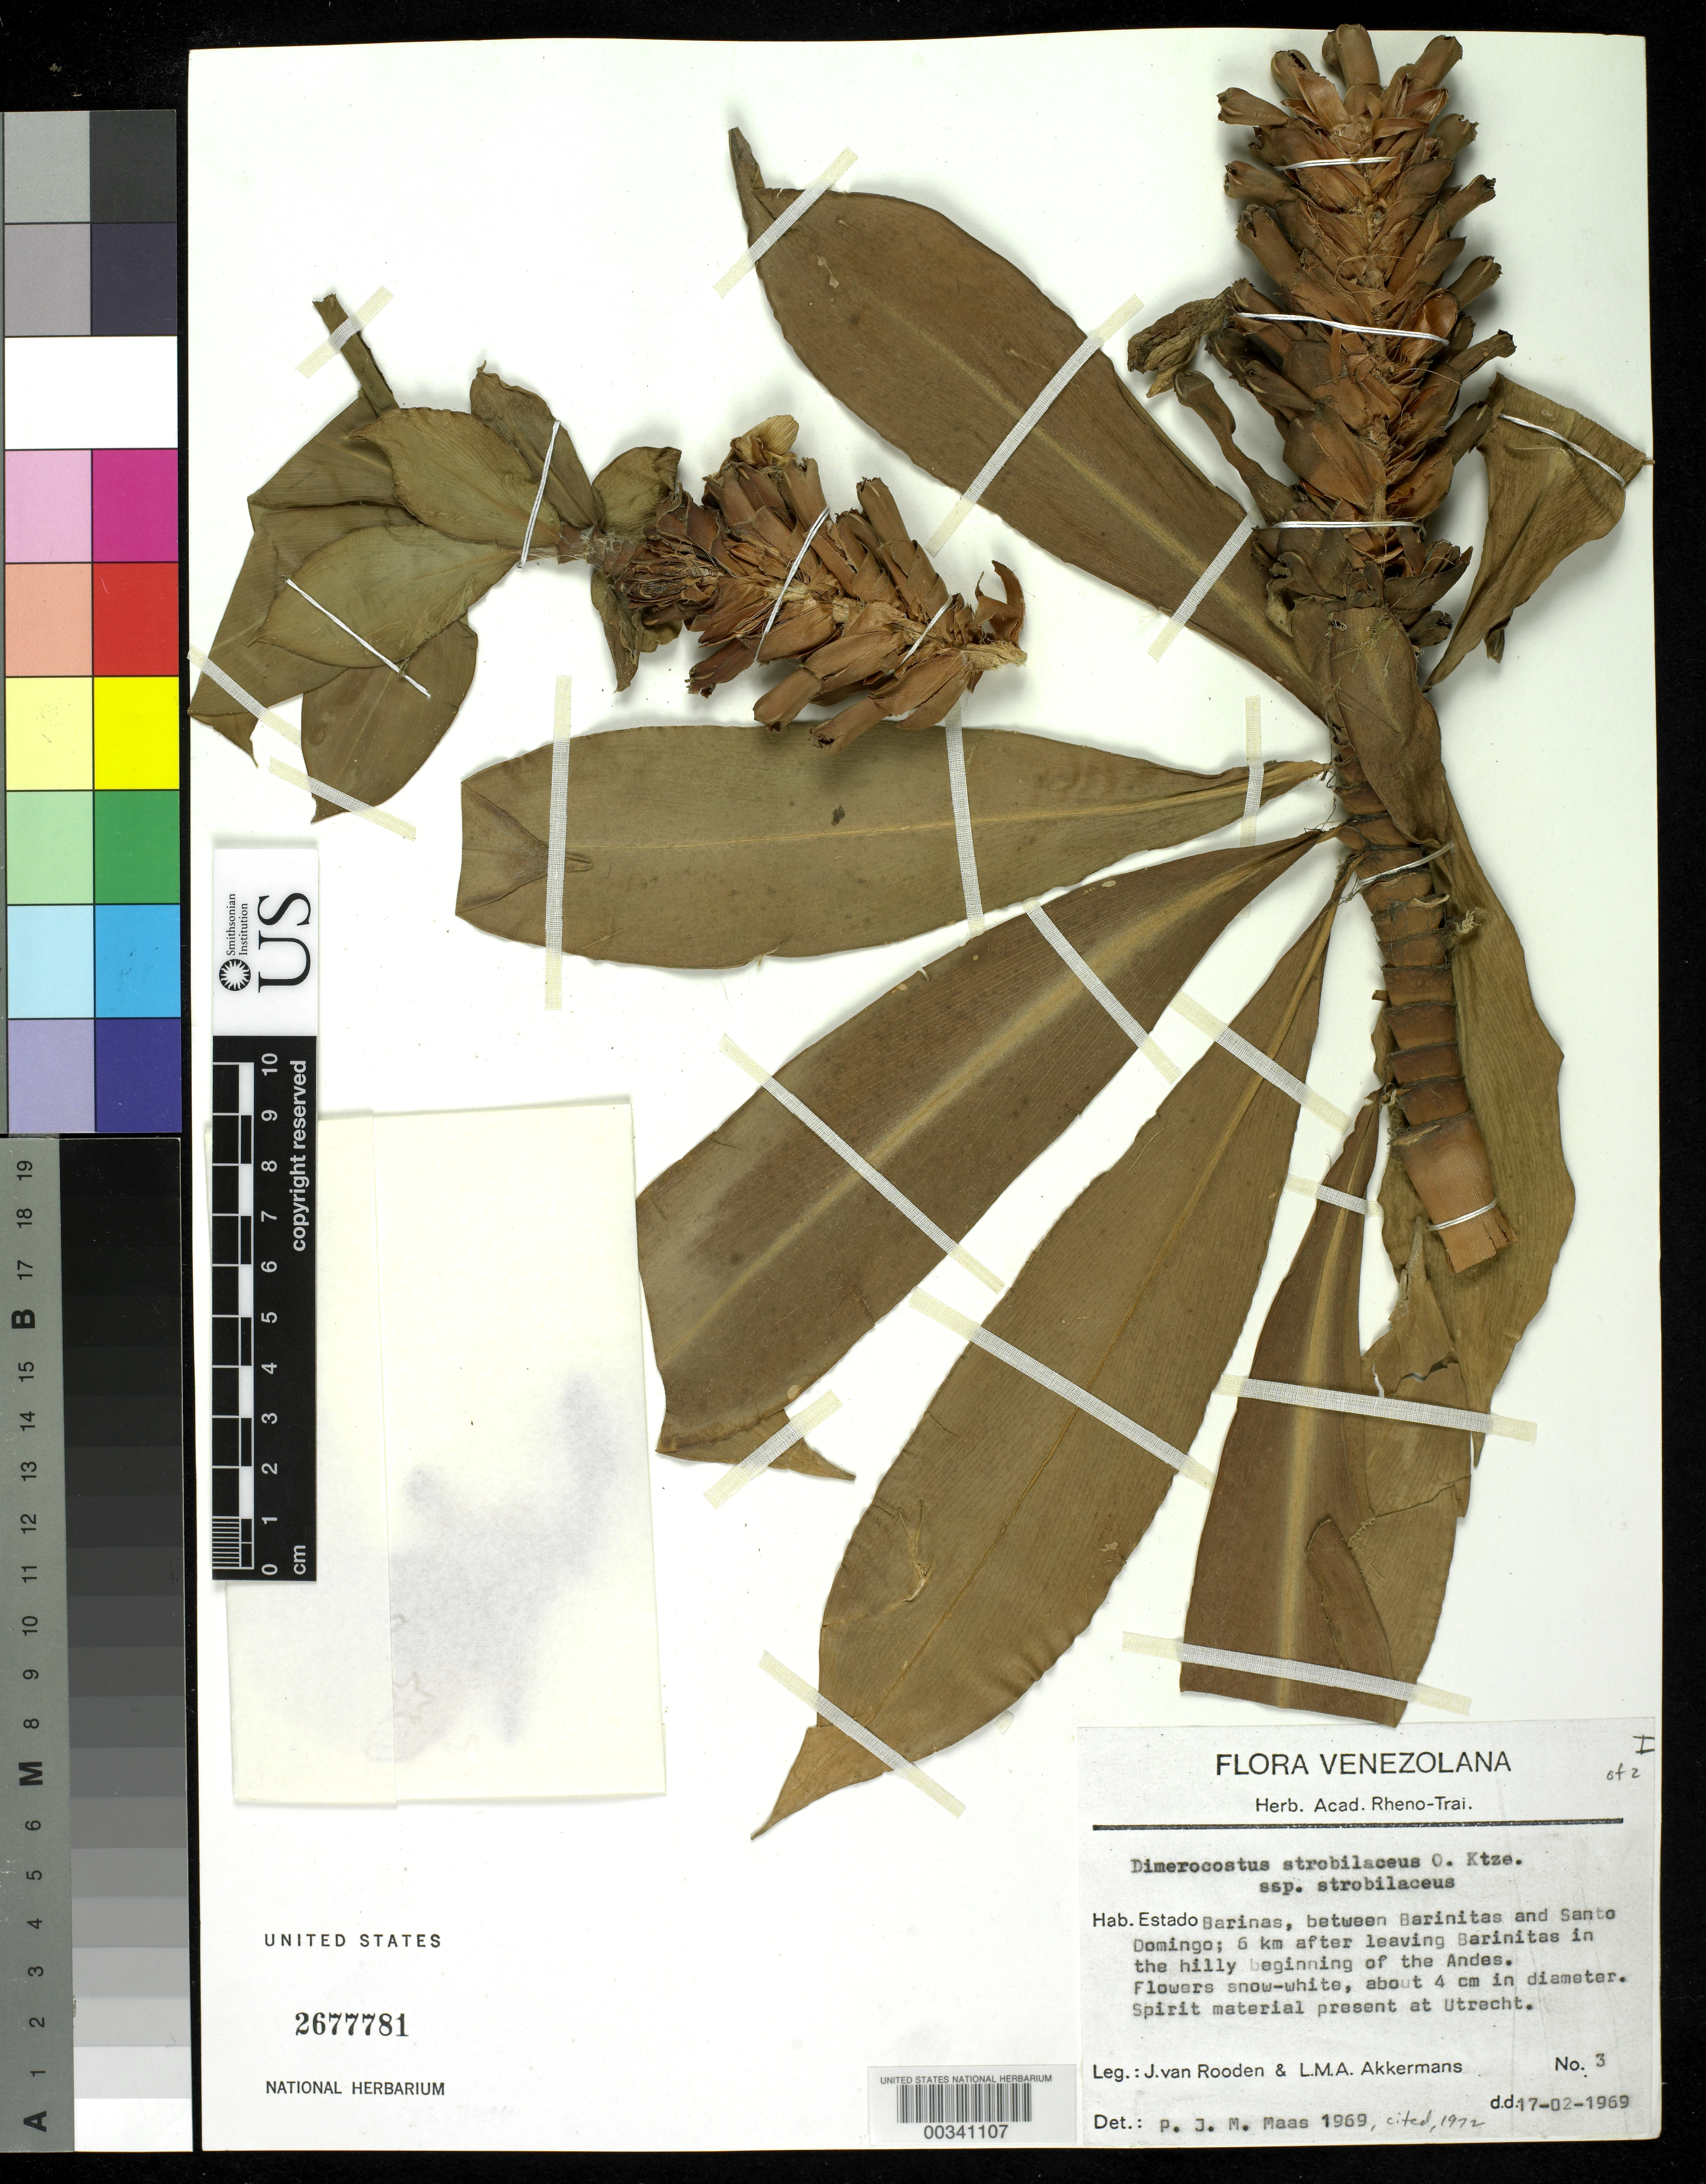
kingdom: Plantae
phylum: Tracheophyta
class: Liliopsida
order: Zingiberales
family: Costaceae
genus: Dimerocostus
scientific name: Dimerocostus strobilaceus subsp. strobilaceus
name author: Kuntze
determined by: Maas, Paul J. M.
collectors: J. Van Rooden & L. M. Akkermans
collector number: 3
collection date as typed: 17 Feb 1969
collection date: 1969-02-17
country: Venezuela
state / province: Barinas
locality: Between barinitas and santo domingo, 6 km after leaving barinitas in hilly beginning of the andes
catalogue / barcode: US 2677781